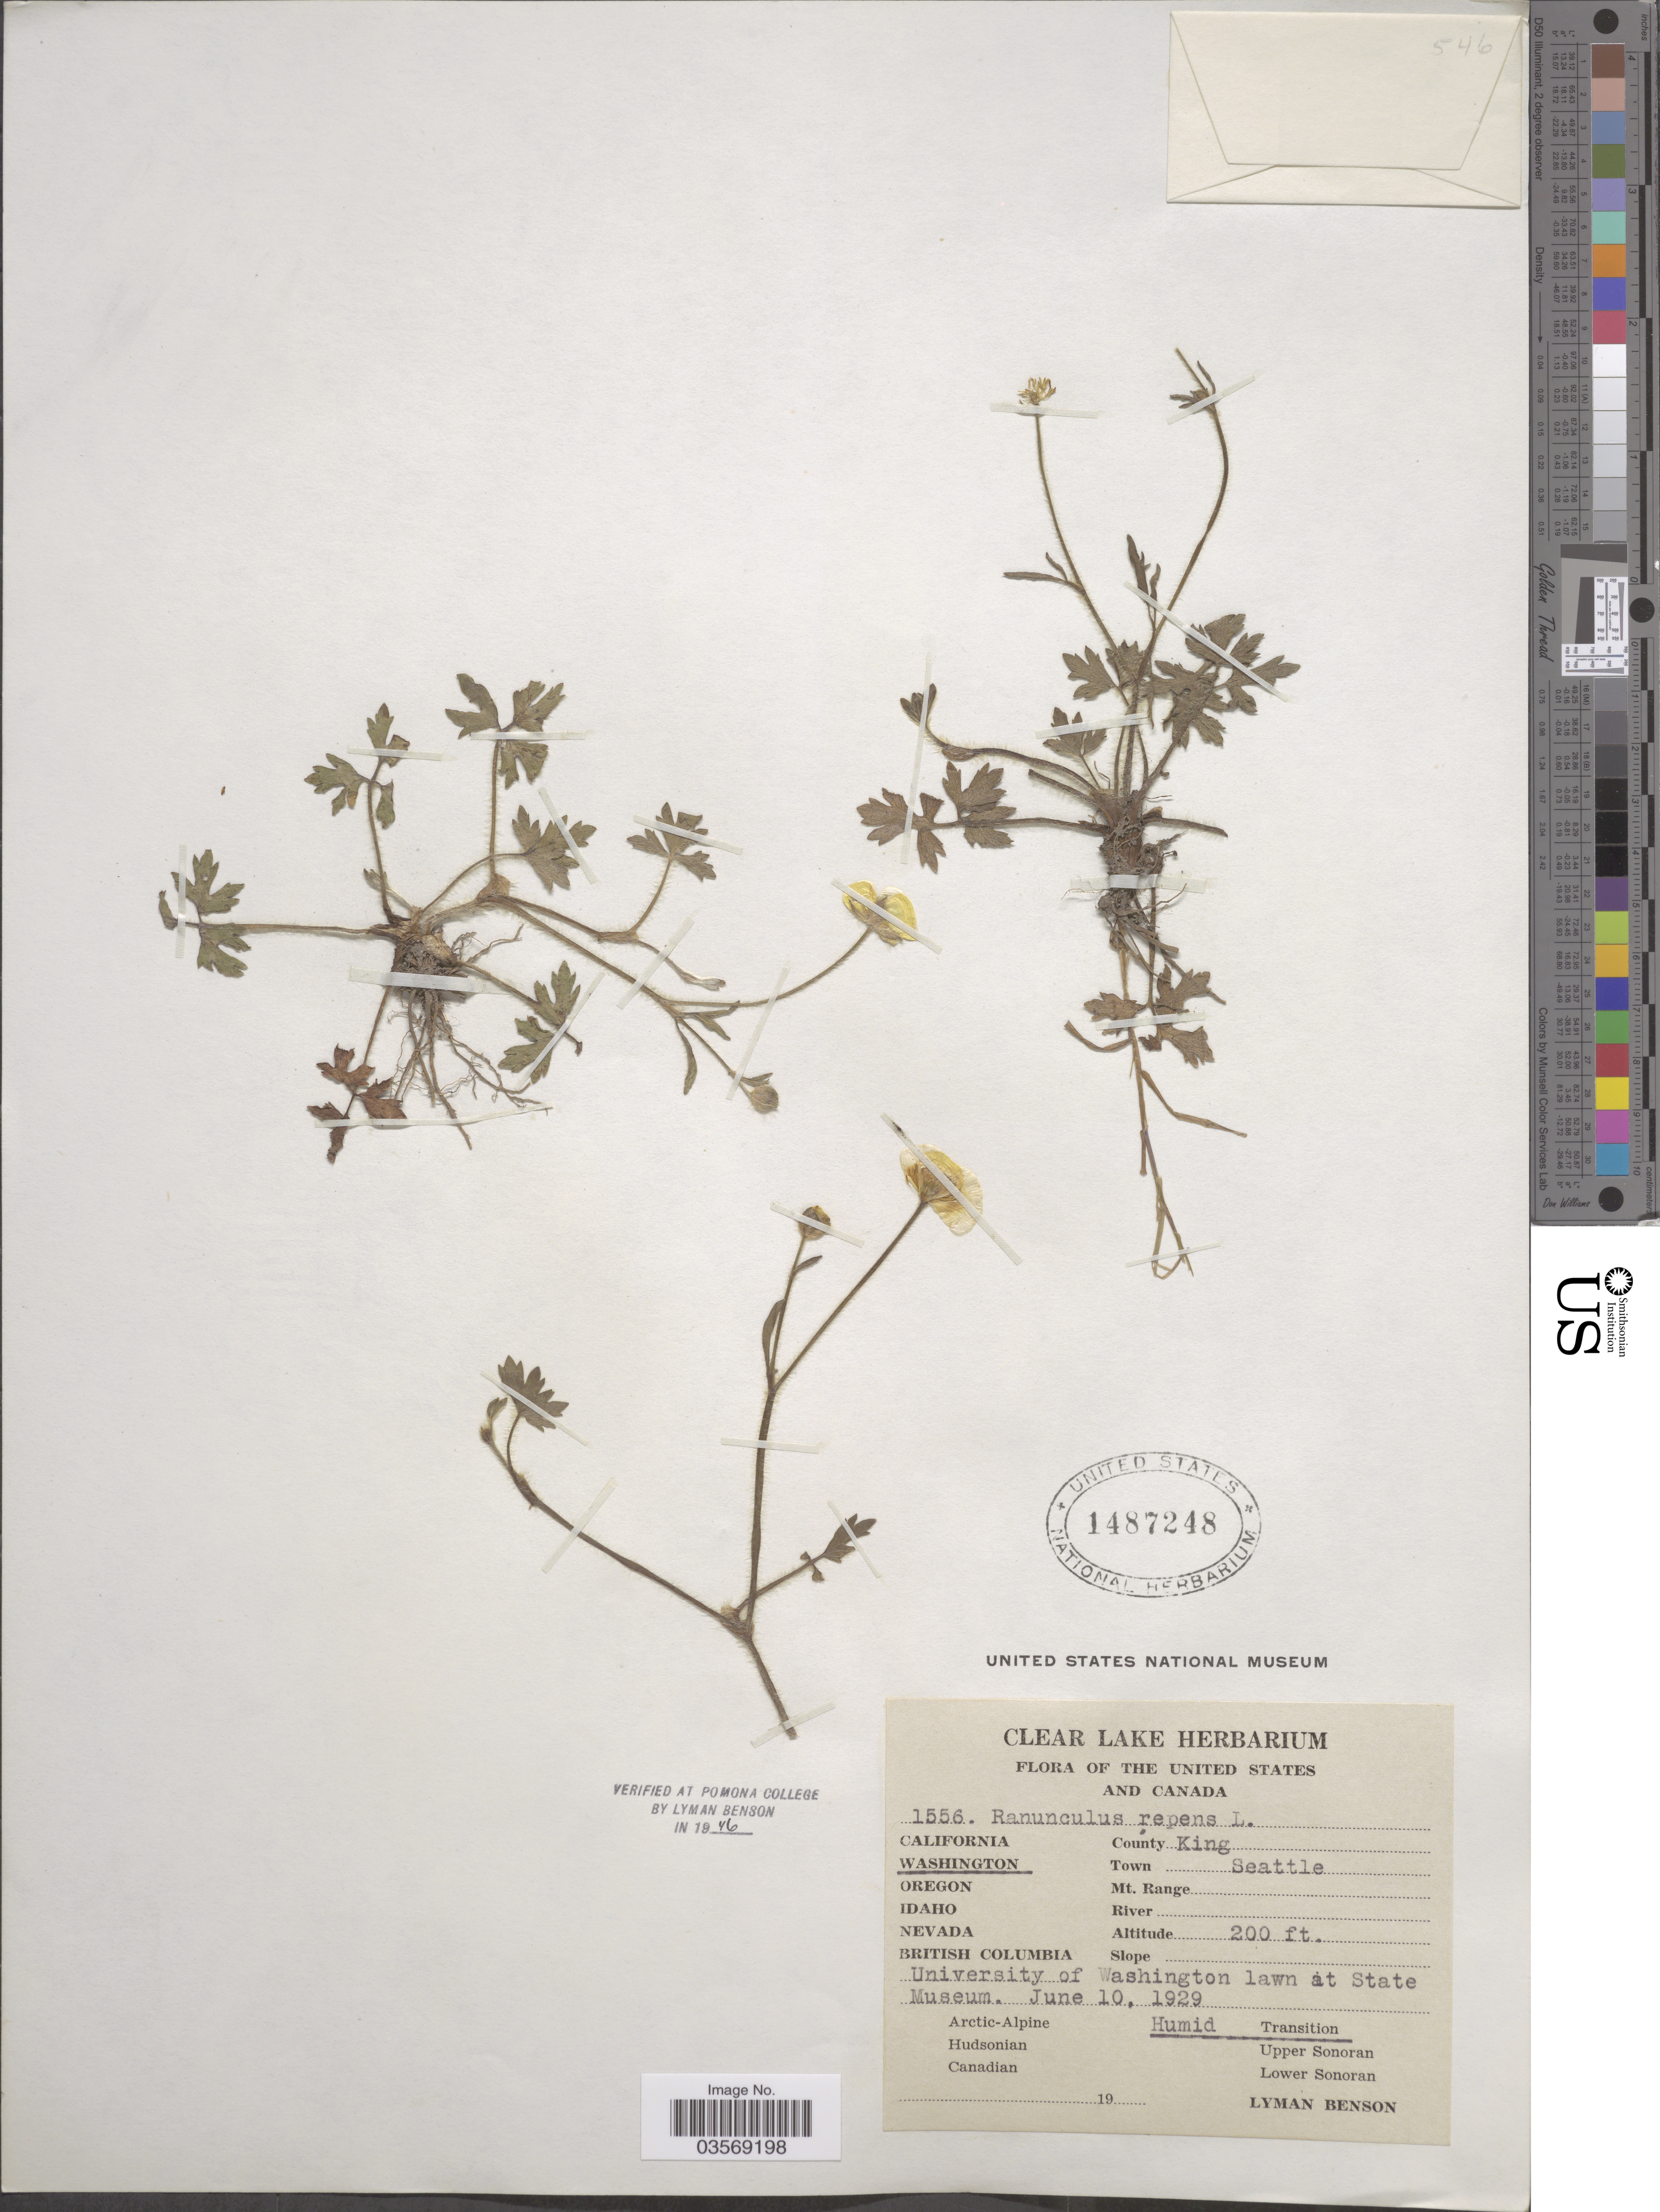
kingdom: Plantae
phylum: Tracheophyta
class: Magnoliopsida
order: Ranunculales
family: Ranunculaceae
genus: Ranunculus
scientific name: Ranunculus repens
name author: L.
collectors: L. D. Benson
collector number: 1556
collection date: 1929-06-10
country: United States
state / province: Washington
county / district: King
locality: County King. Town Seattle.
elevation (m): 61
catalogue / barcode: US 1487248